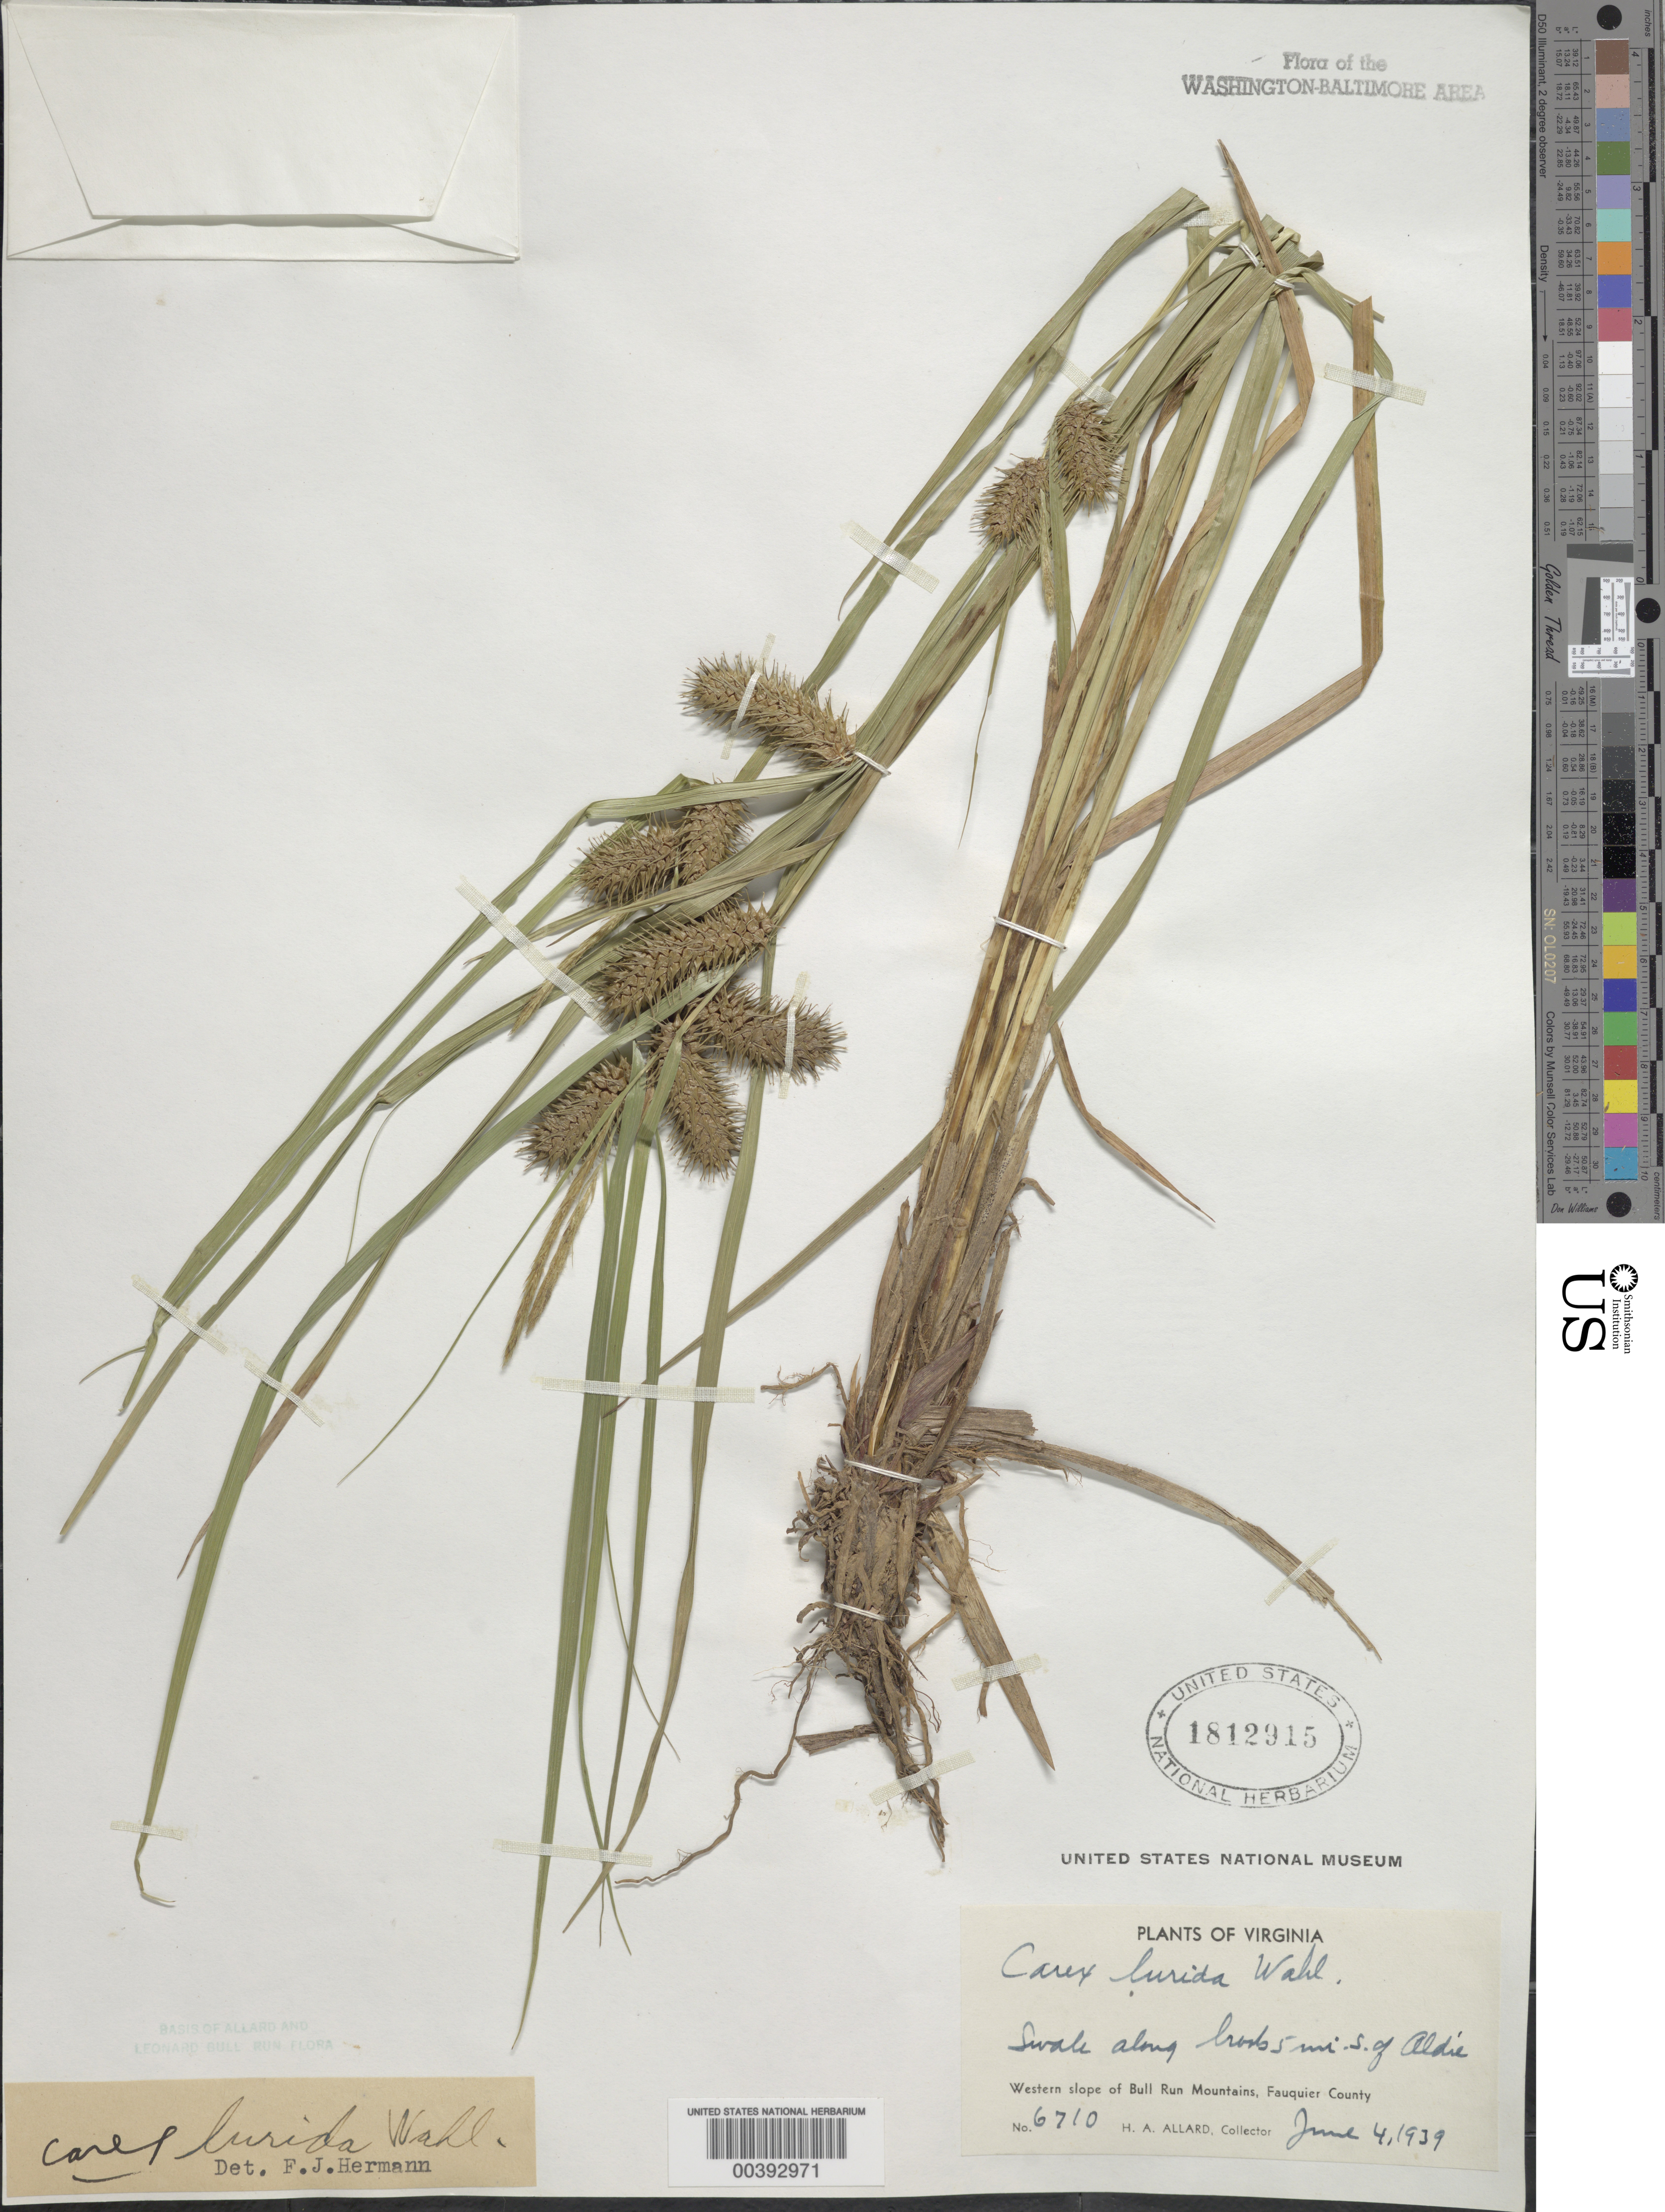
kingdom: Plantae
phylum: Tracheophyta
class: Liliopsida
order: Poales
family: Cyperaceae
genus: Carex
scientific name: Carex lurida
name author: Wahlenb.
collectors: H. A. Allard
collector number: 6710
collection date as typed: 04 Jun 1939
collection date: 1939-06-04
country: United States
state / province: Virginia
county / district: Fauquier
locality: South of Aldie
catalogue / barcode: US 1812915